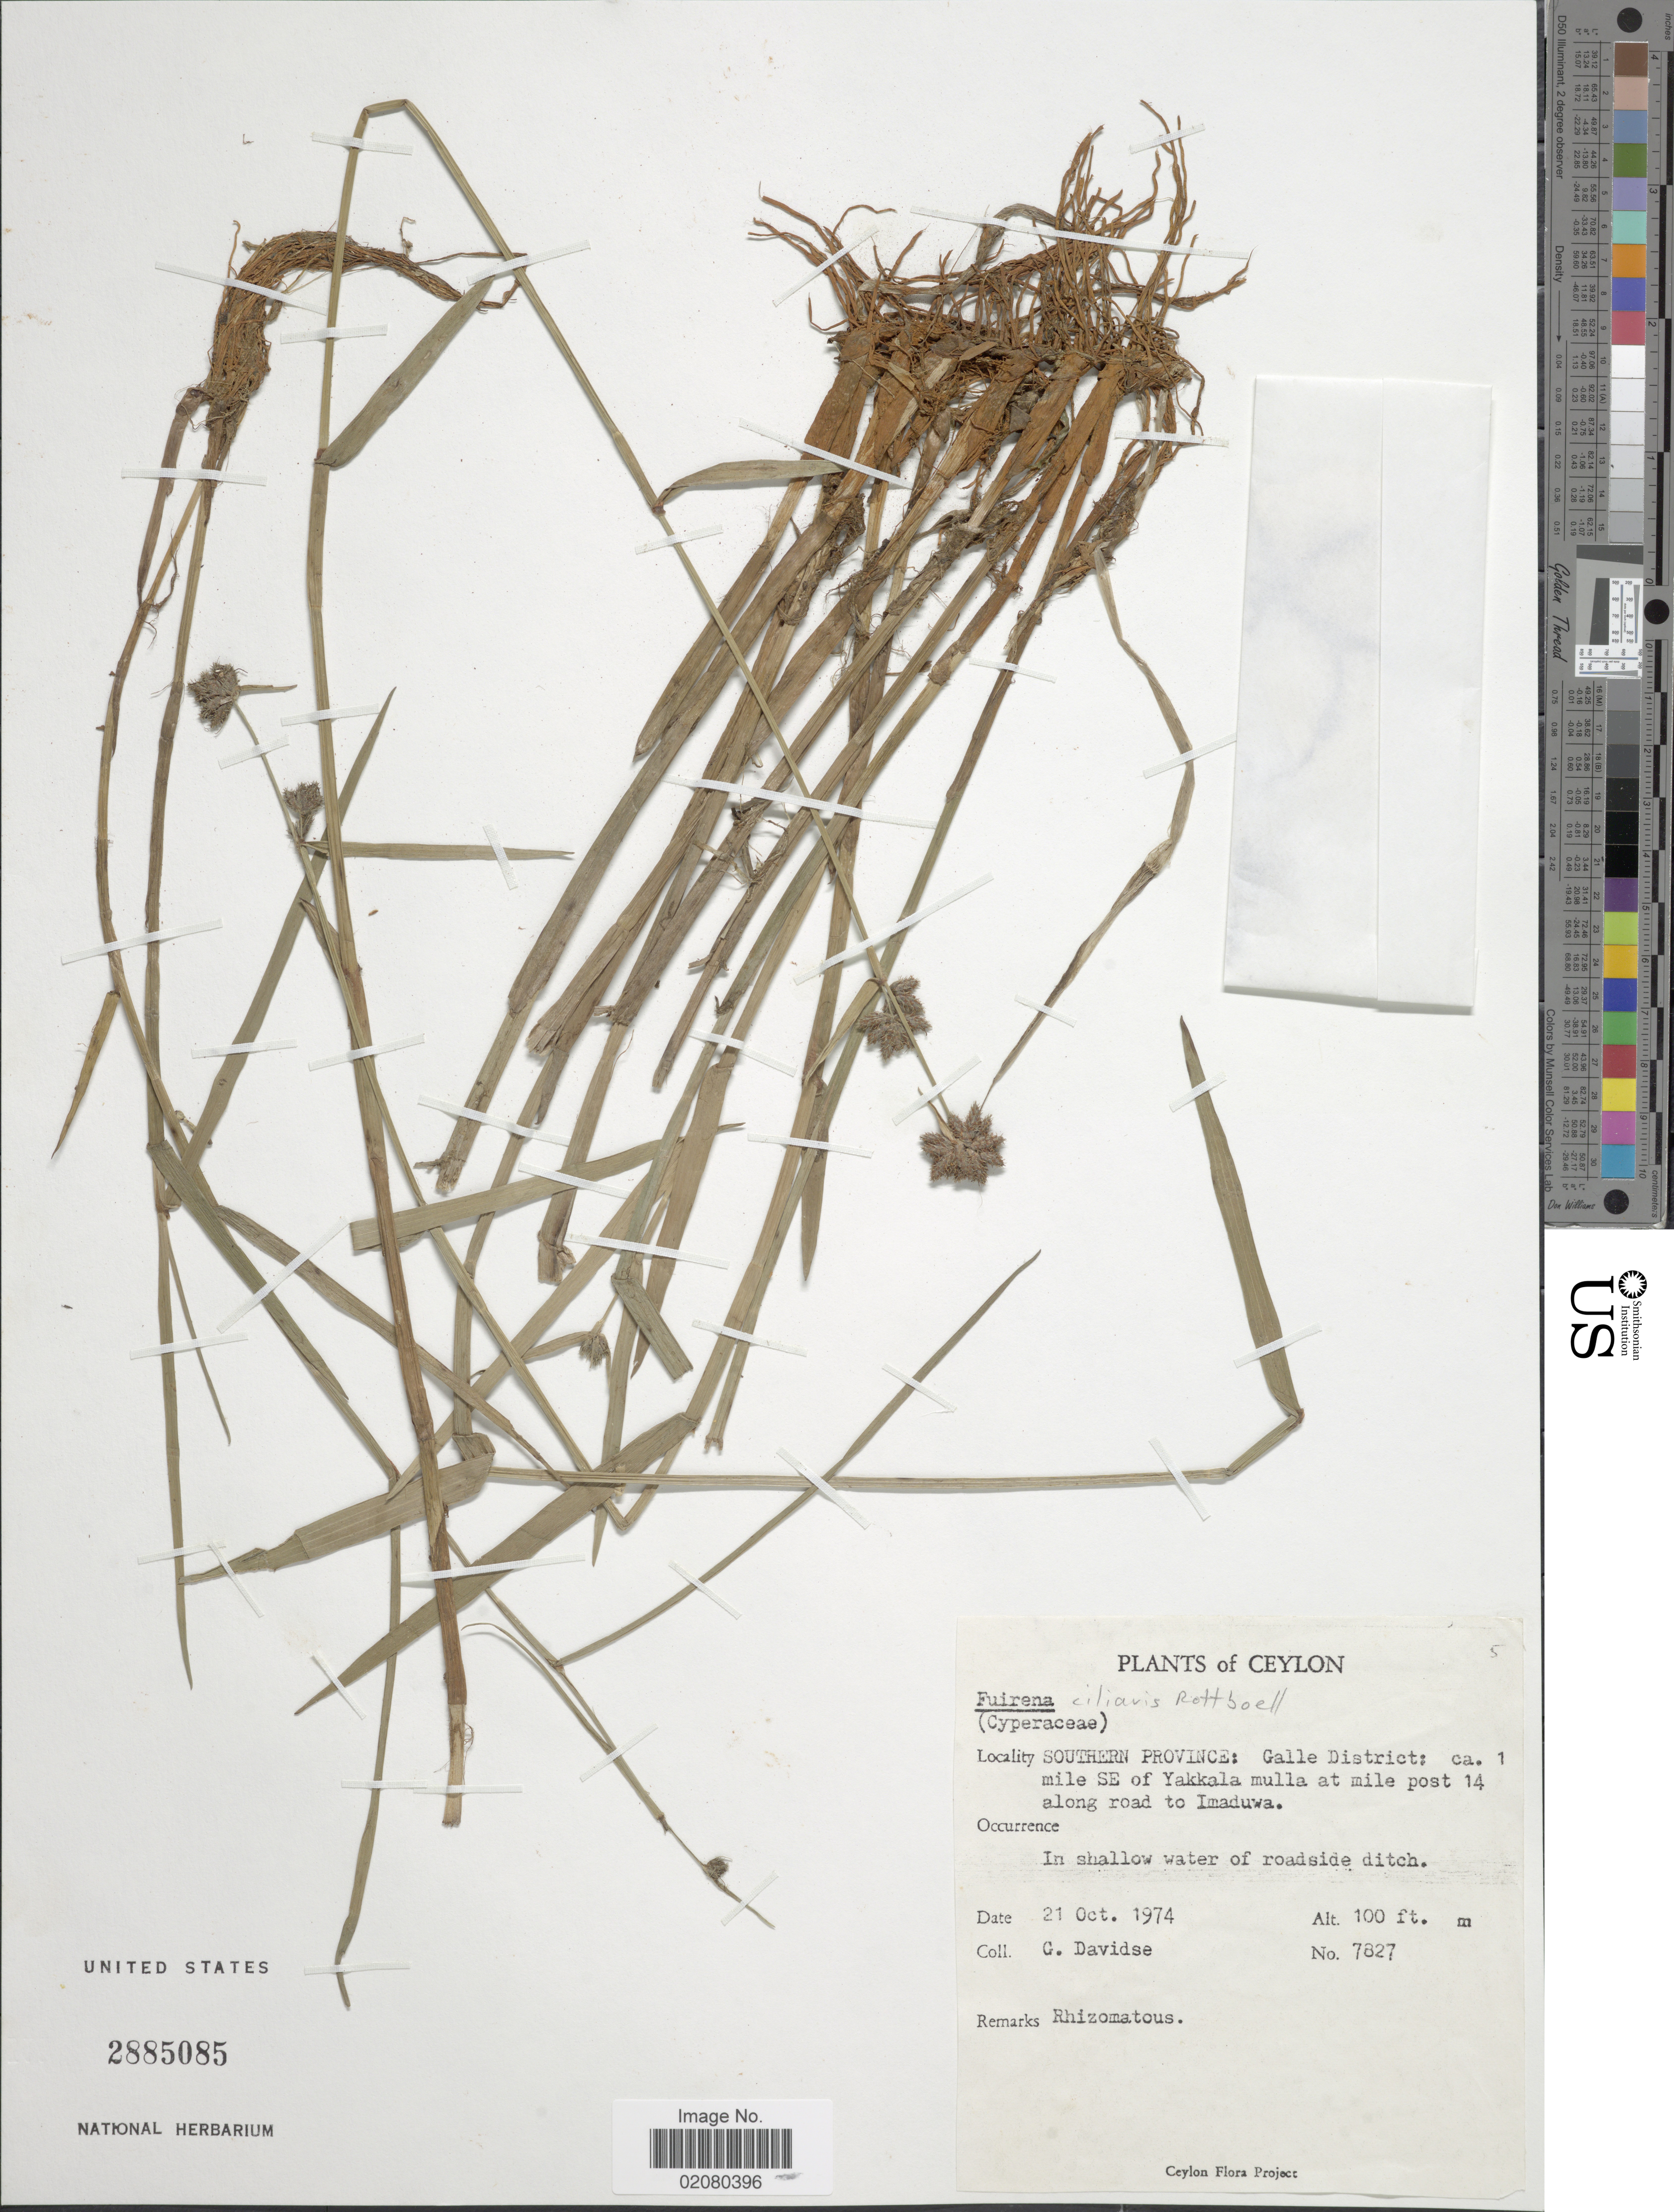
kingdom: Plantae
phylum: Tracheophyta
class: Liliopsida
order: Poales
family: Cyperaceae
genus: Fuirena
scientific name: Fuirena ciliaris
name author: (L.) Roxb.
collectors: G. Davidse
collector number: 7827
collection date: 1974-10-21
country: Sri Lanka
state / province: Southern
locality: Galle District; ca. 1 mile SE of Yakkala mulla at mile post 14 along road to Imaduwa, Ceylon, in shallow water of roadside ditch.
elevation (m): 30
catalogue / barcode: US 2885085